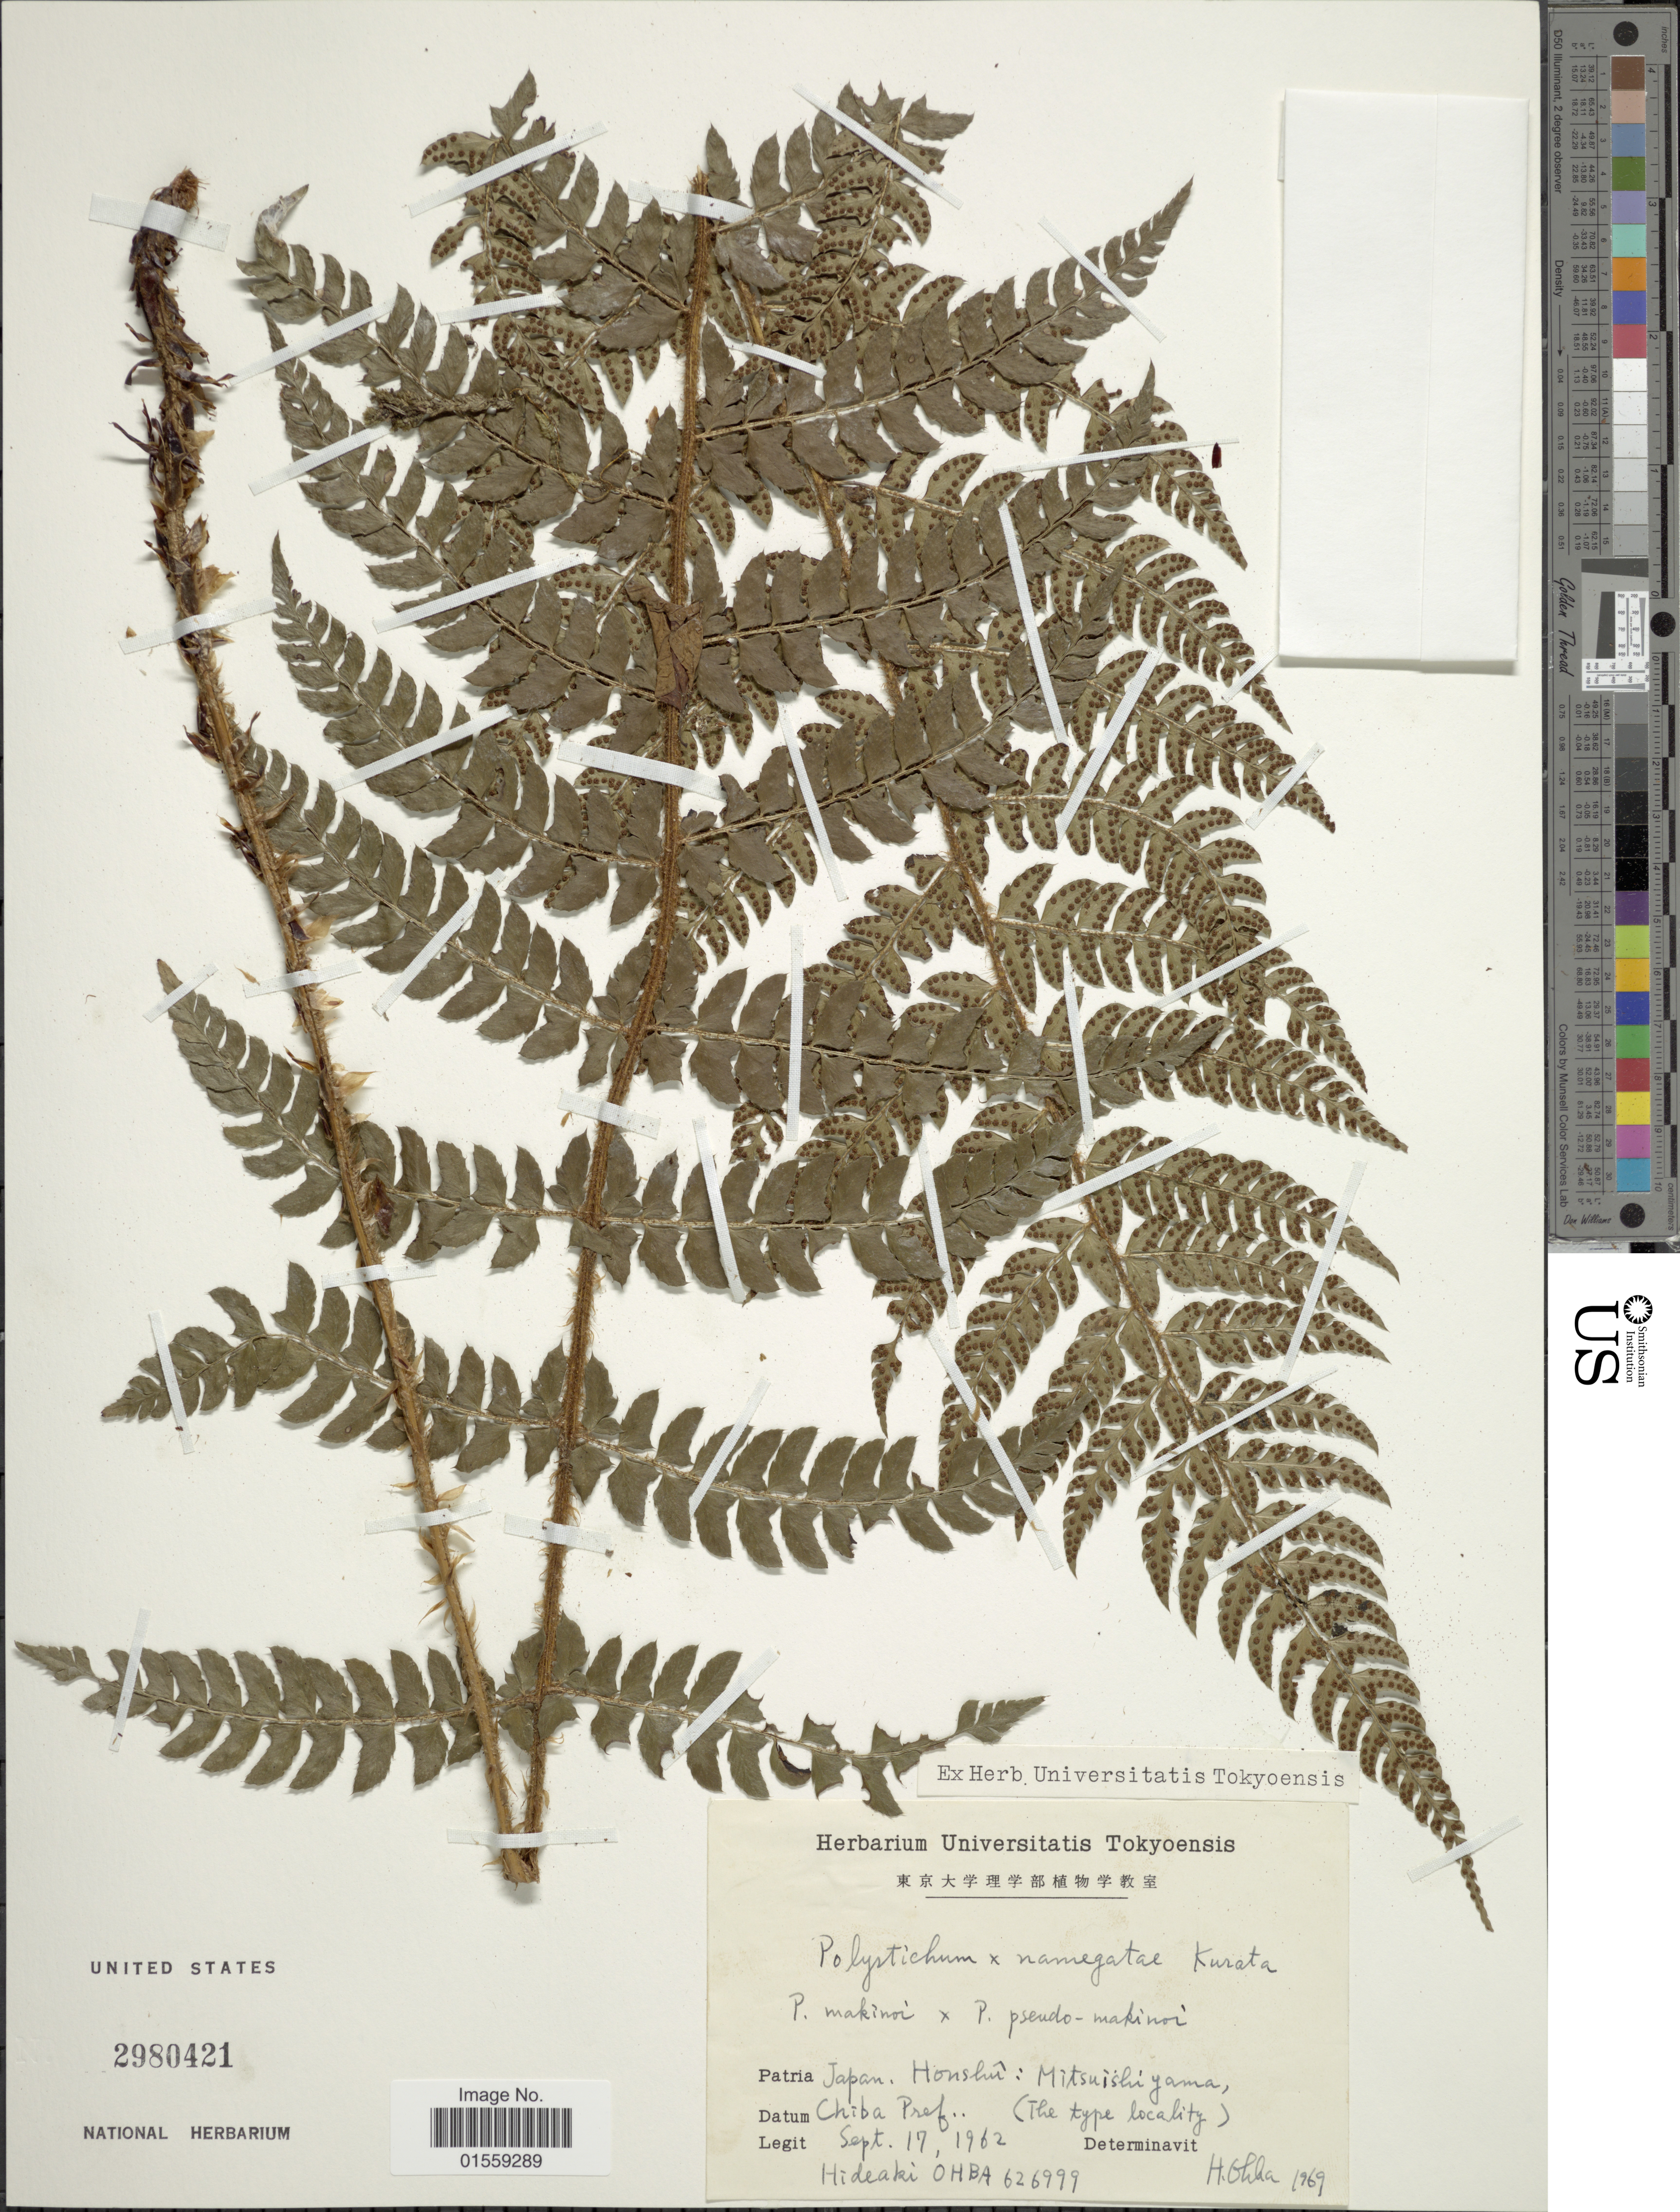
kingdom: Plantae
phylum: Tracheophyta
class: Polypodiopsida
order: Polypodiales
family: Dryopteridaceae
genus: Polystichum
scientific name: Polystichum x namegatae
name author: Sa. Kurata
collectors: H. Ohba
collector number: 626999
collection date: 1962-09-17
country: Japan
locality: Japan, Honshu: Mitsuishi yama.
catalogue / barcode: US 2980421